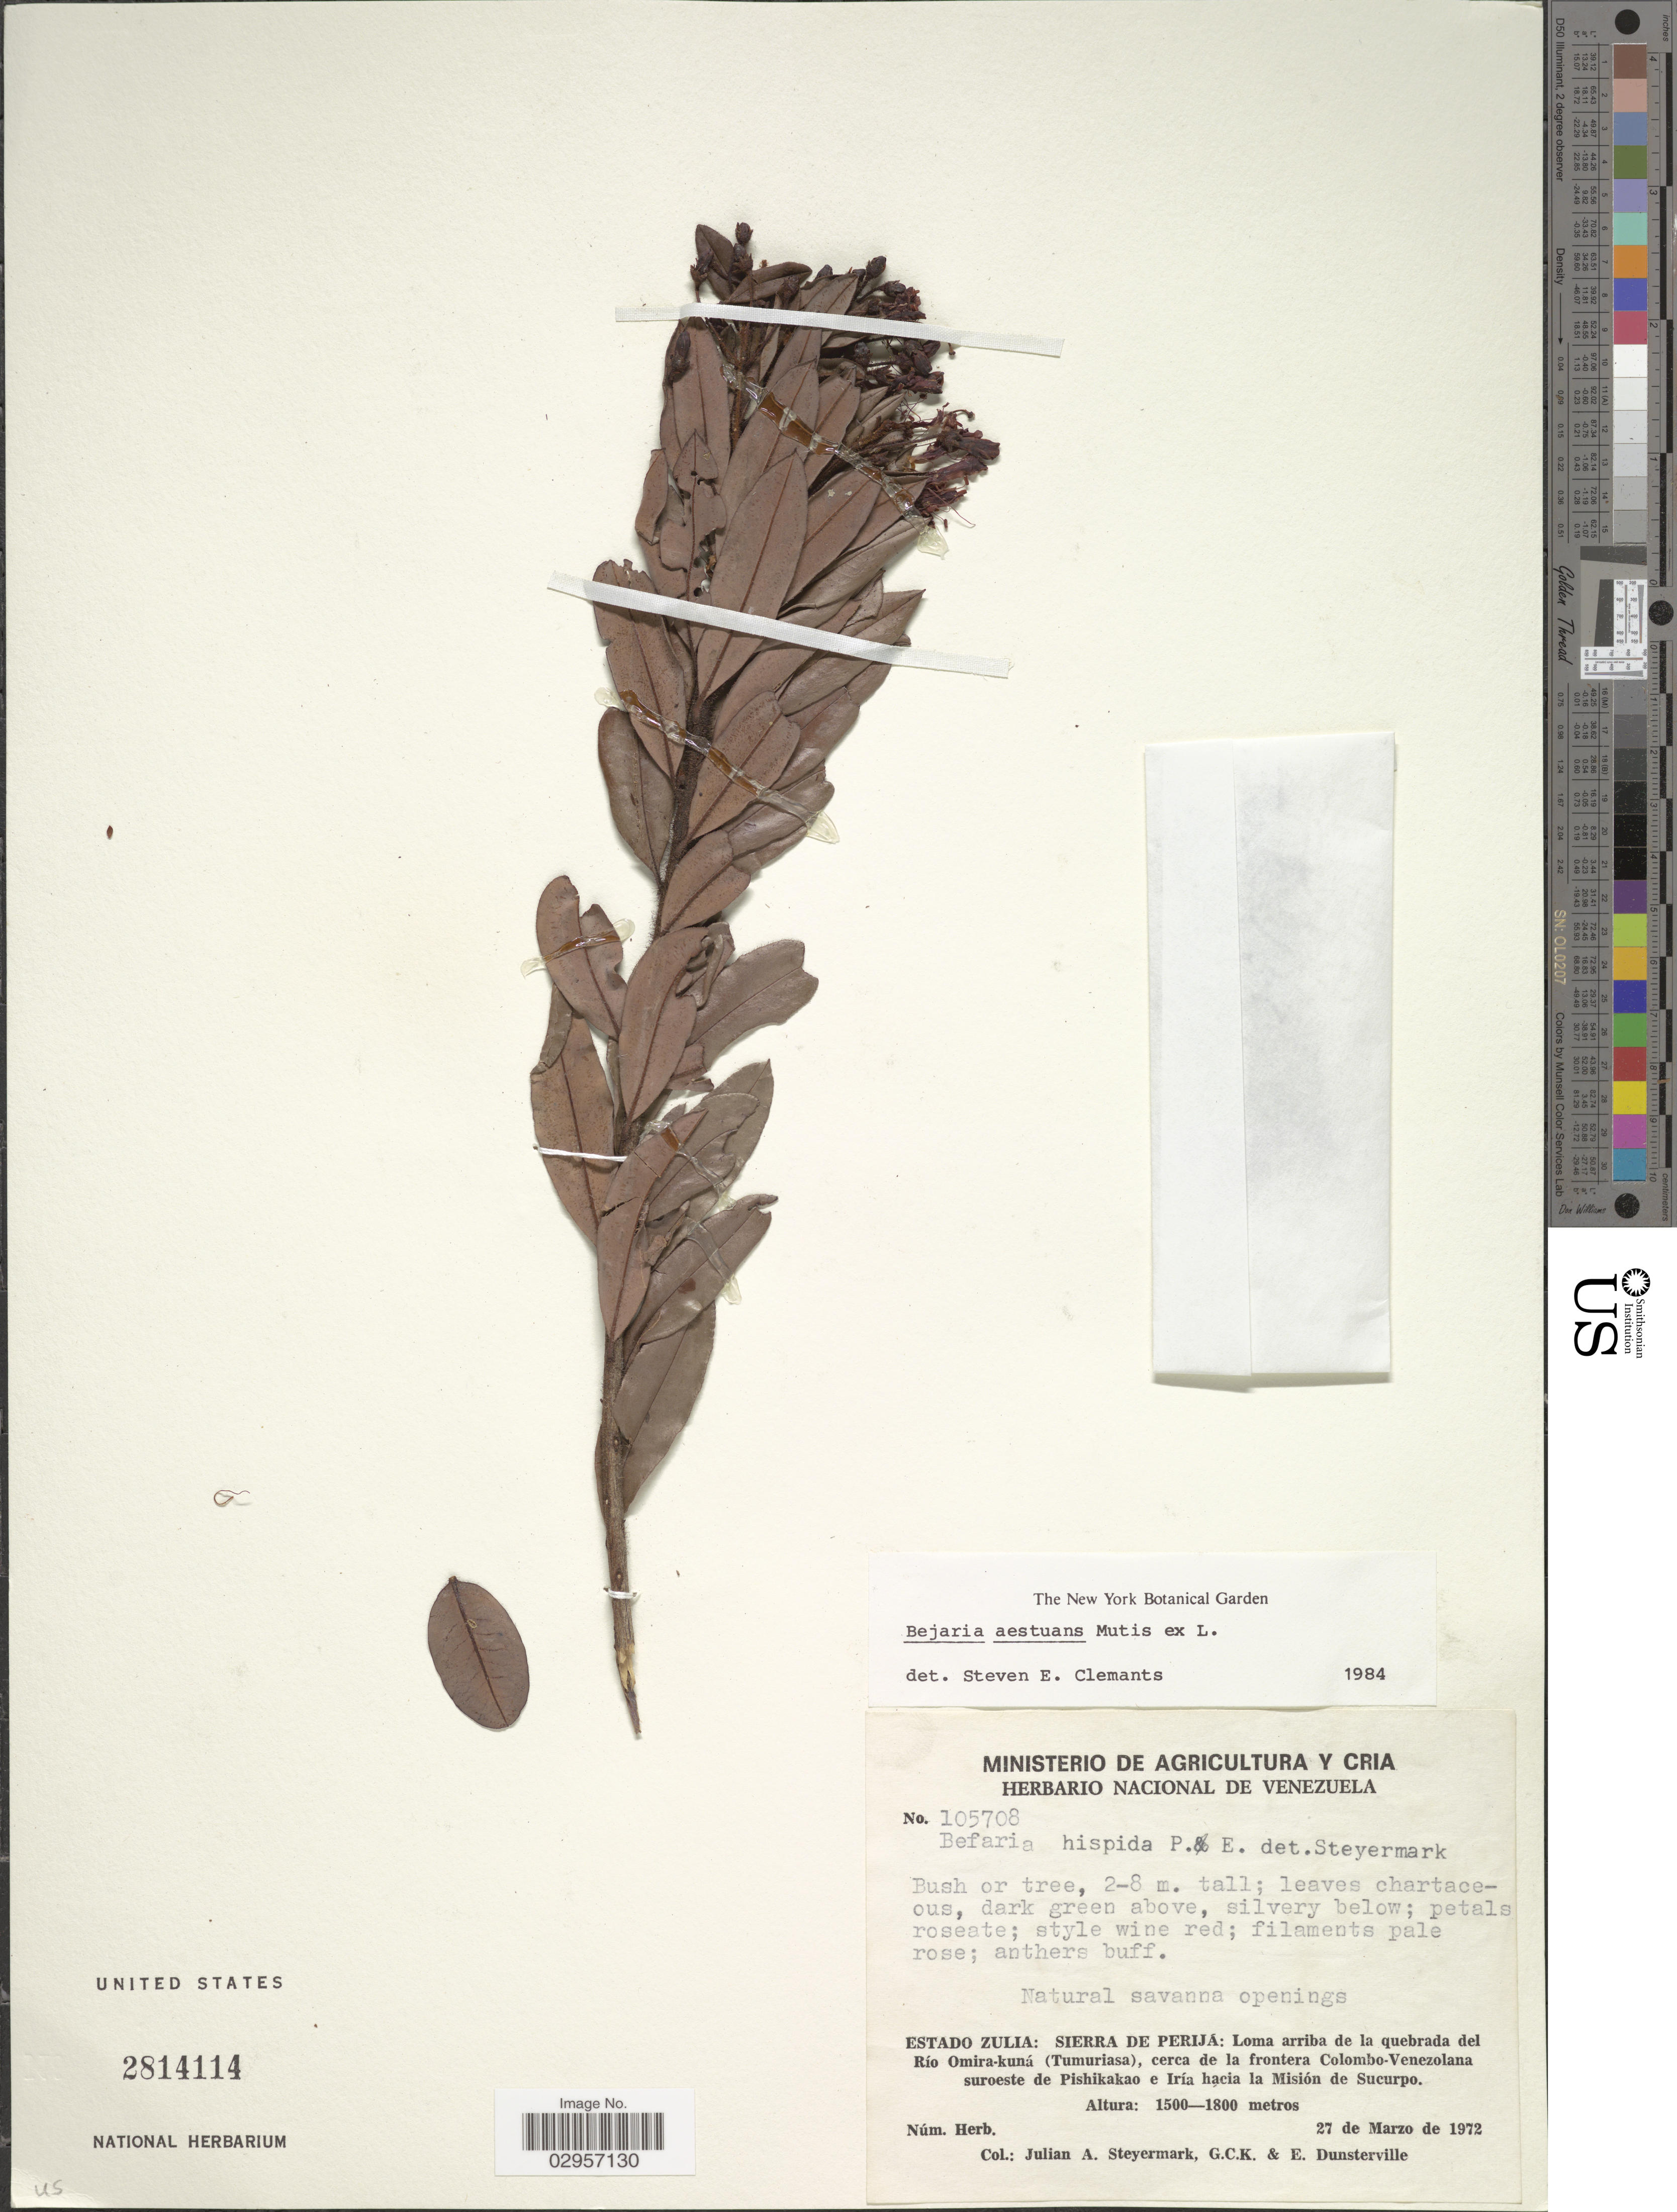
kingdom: Plantae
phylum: Tracheophyta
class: Magnoliopsida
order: Ericales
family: Ericaceae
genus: Befaria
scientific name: Befaria aestuans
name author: Mutis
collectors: J. Steyermark, G. C. K. Dunsterville & E. Dunsterville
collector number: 105708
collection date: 1972-03-27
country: Venezuela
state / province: Zulia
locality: Estado Zulia: Sierra de Perijá: Loma arriba de la quebrada del Río Omira-kuná (Tumuriasa), cerca de la frontera Colombo-Venezolana suroeste de Pishikakao e Iría hacia la Misión de Sucurpo.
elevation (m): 1500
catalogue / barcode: US 2814114